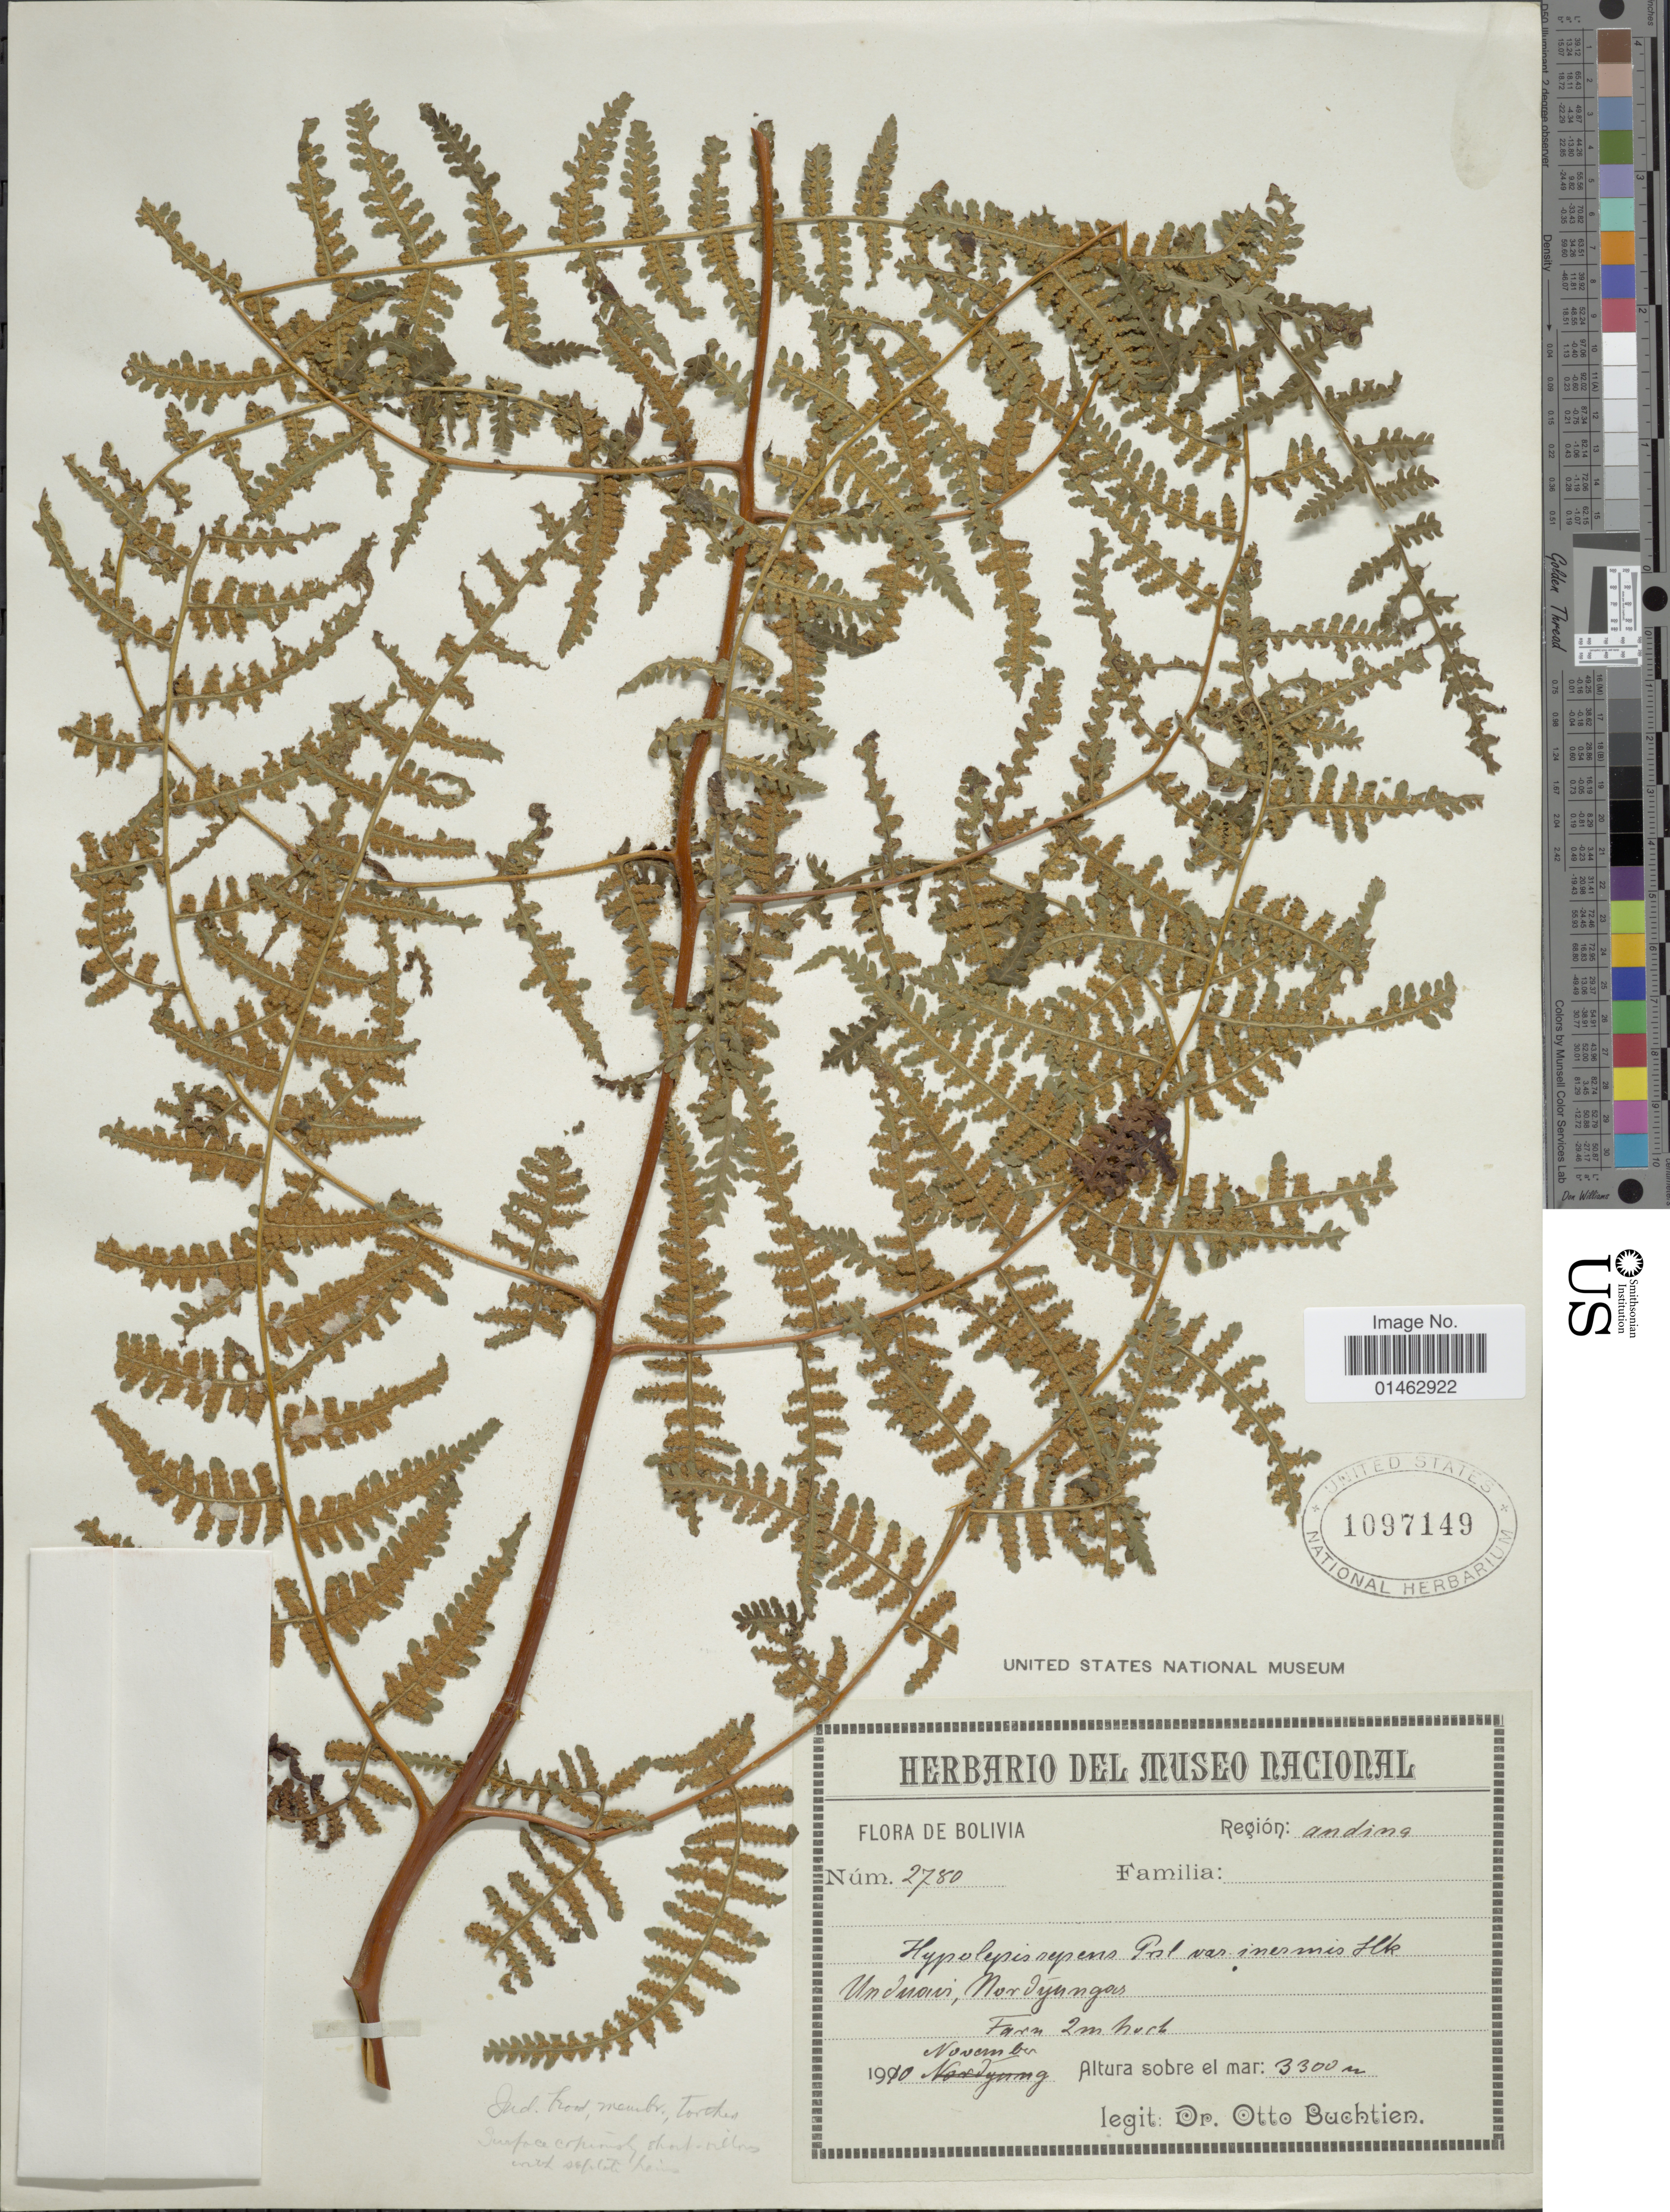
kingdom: Plantae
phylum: Tracheophyta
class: Polypodiopsida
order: Polypodiales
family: Dennstaedtiaceae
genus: Hypolepis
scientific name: Hypolepis flexuosa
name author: Sodiro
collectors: O. Buchtien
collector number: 2780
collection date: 1990-11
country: Bolivia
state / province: La Paz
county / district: Nor Yungas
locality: Region: Andina, Unduavi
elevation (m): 3300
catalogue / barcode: US 1097149